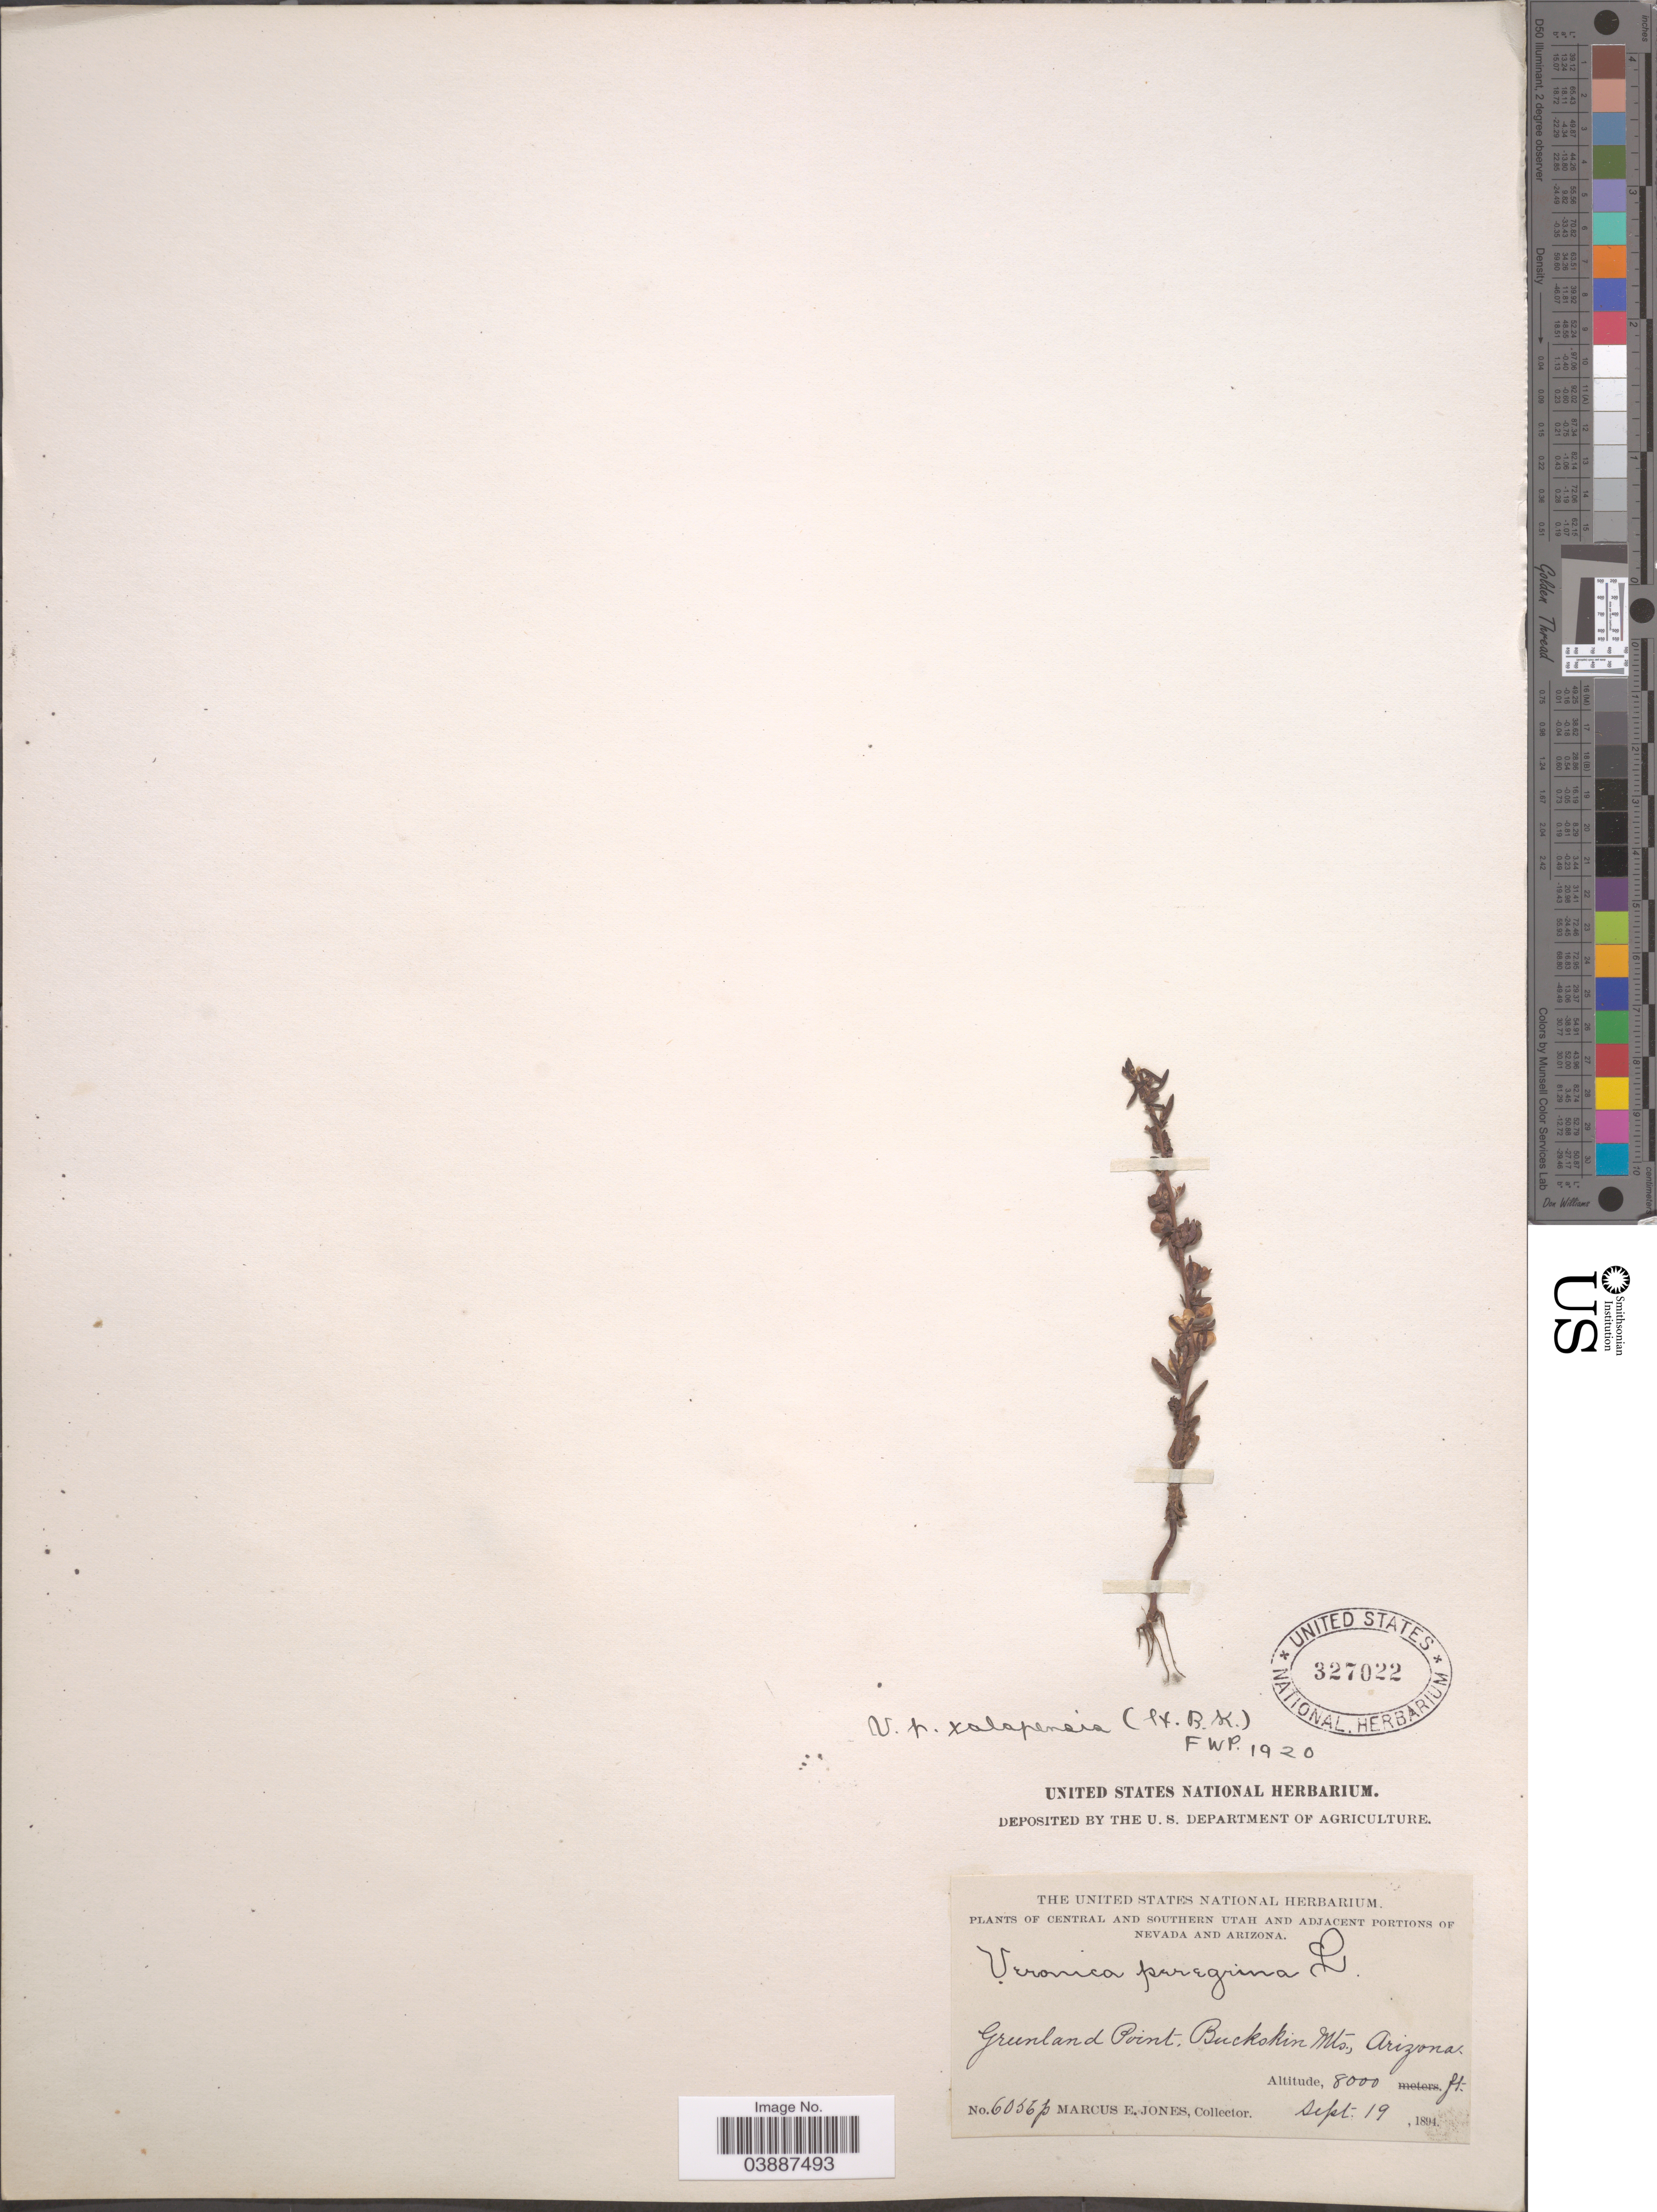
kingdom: Plantae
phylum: Tracheophyta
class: Magnoliopsida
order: Lamiales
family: Plantaginaceae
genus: Veronica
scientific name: Veronica xalapensis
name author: Kunth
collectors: M. E. Jones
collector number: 6056p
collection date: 1894-09-19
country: United States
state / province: Arizona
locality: Adjacent portions of Arizona. Greenland Point. Buckskin Mts.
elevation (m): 2438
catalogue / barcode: US 327022